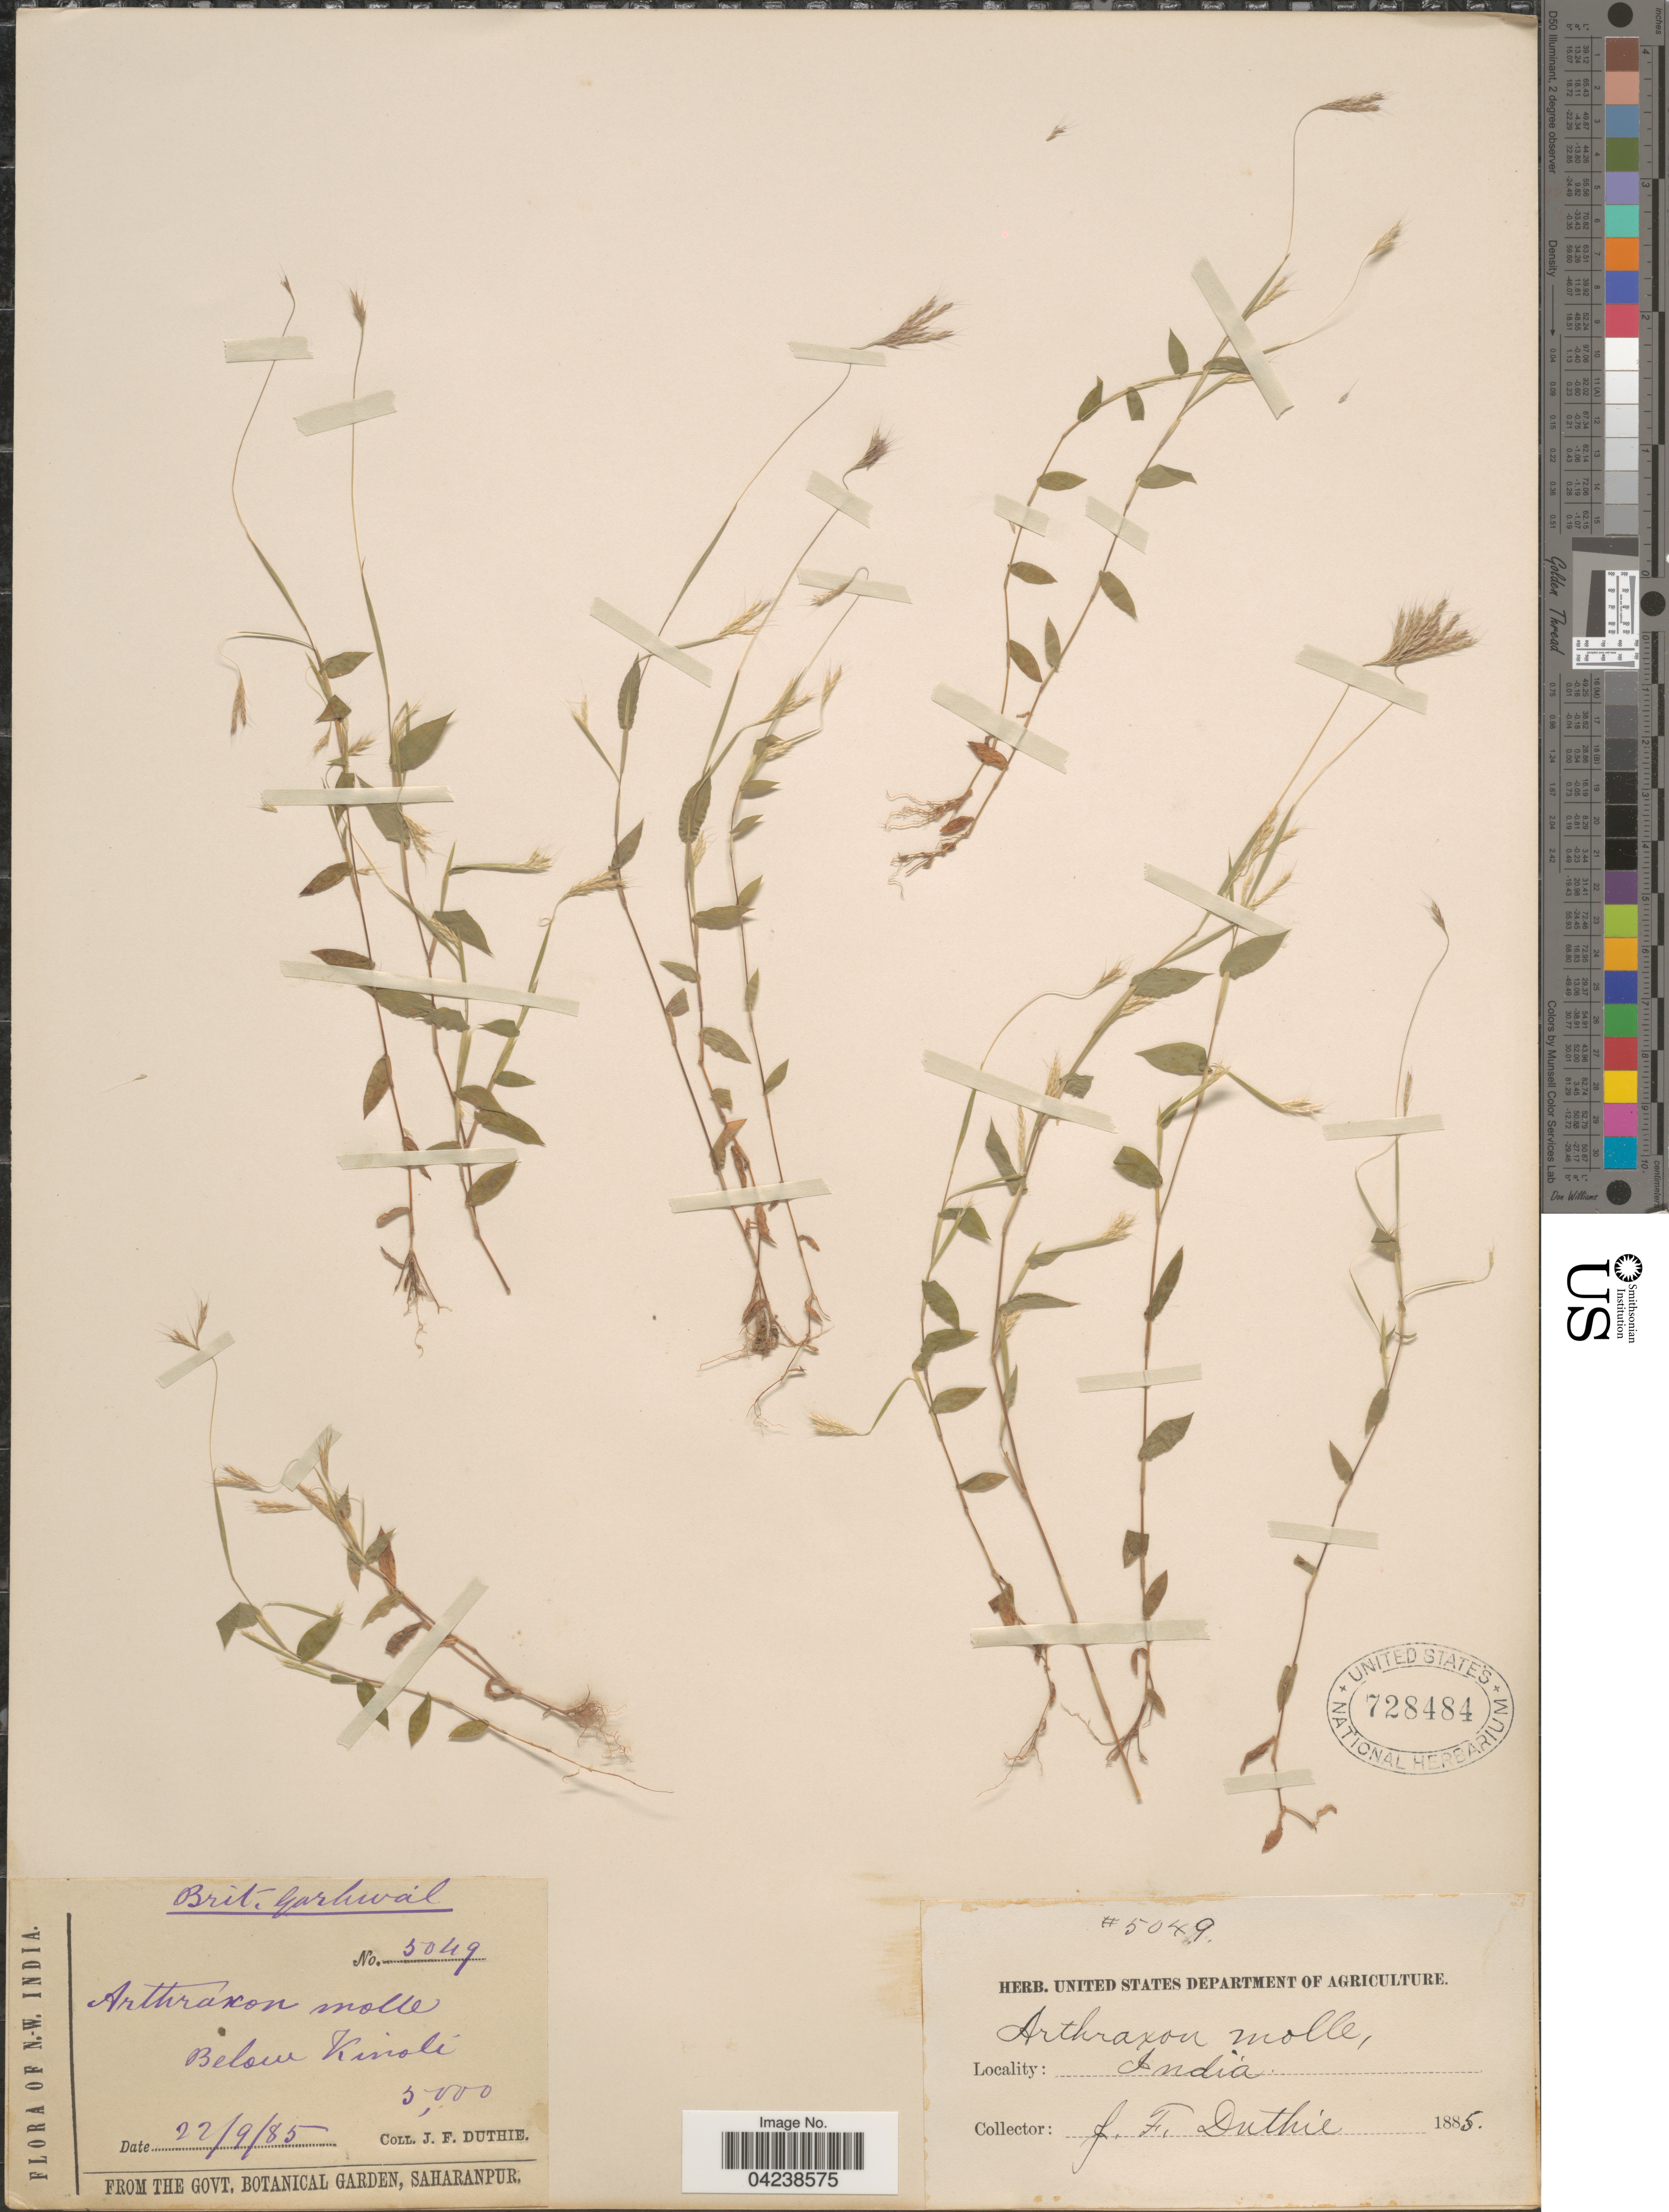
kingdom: Plantae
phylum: Tracheophyta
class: Liliopsida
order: Poales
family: Poaceae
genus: Arthraxon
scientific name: Arthraxon lancifolius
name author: (Trin.) Hochst.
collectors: J. F. Duthie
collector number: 5049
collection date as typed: Transcribed d/m/y: 22/9/85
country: India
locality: N.-W. India. Brit. Garhwál. Below Kisioli.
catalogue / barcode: US 728484